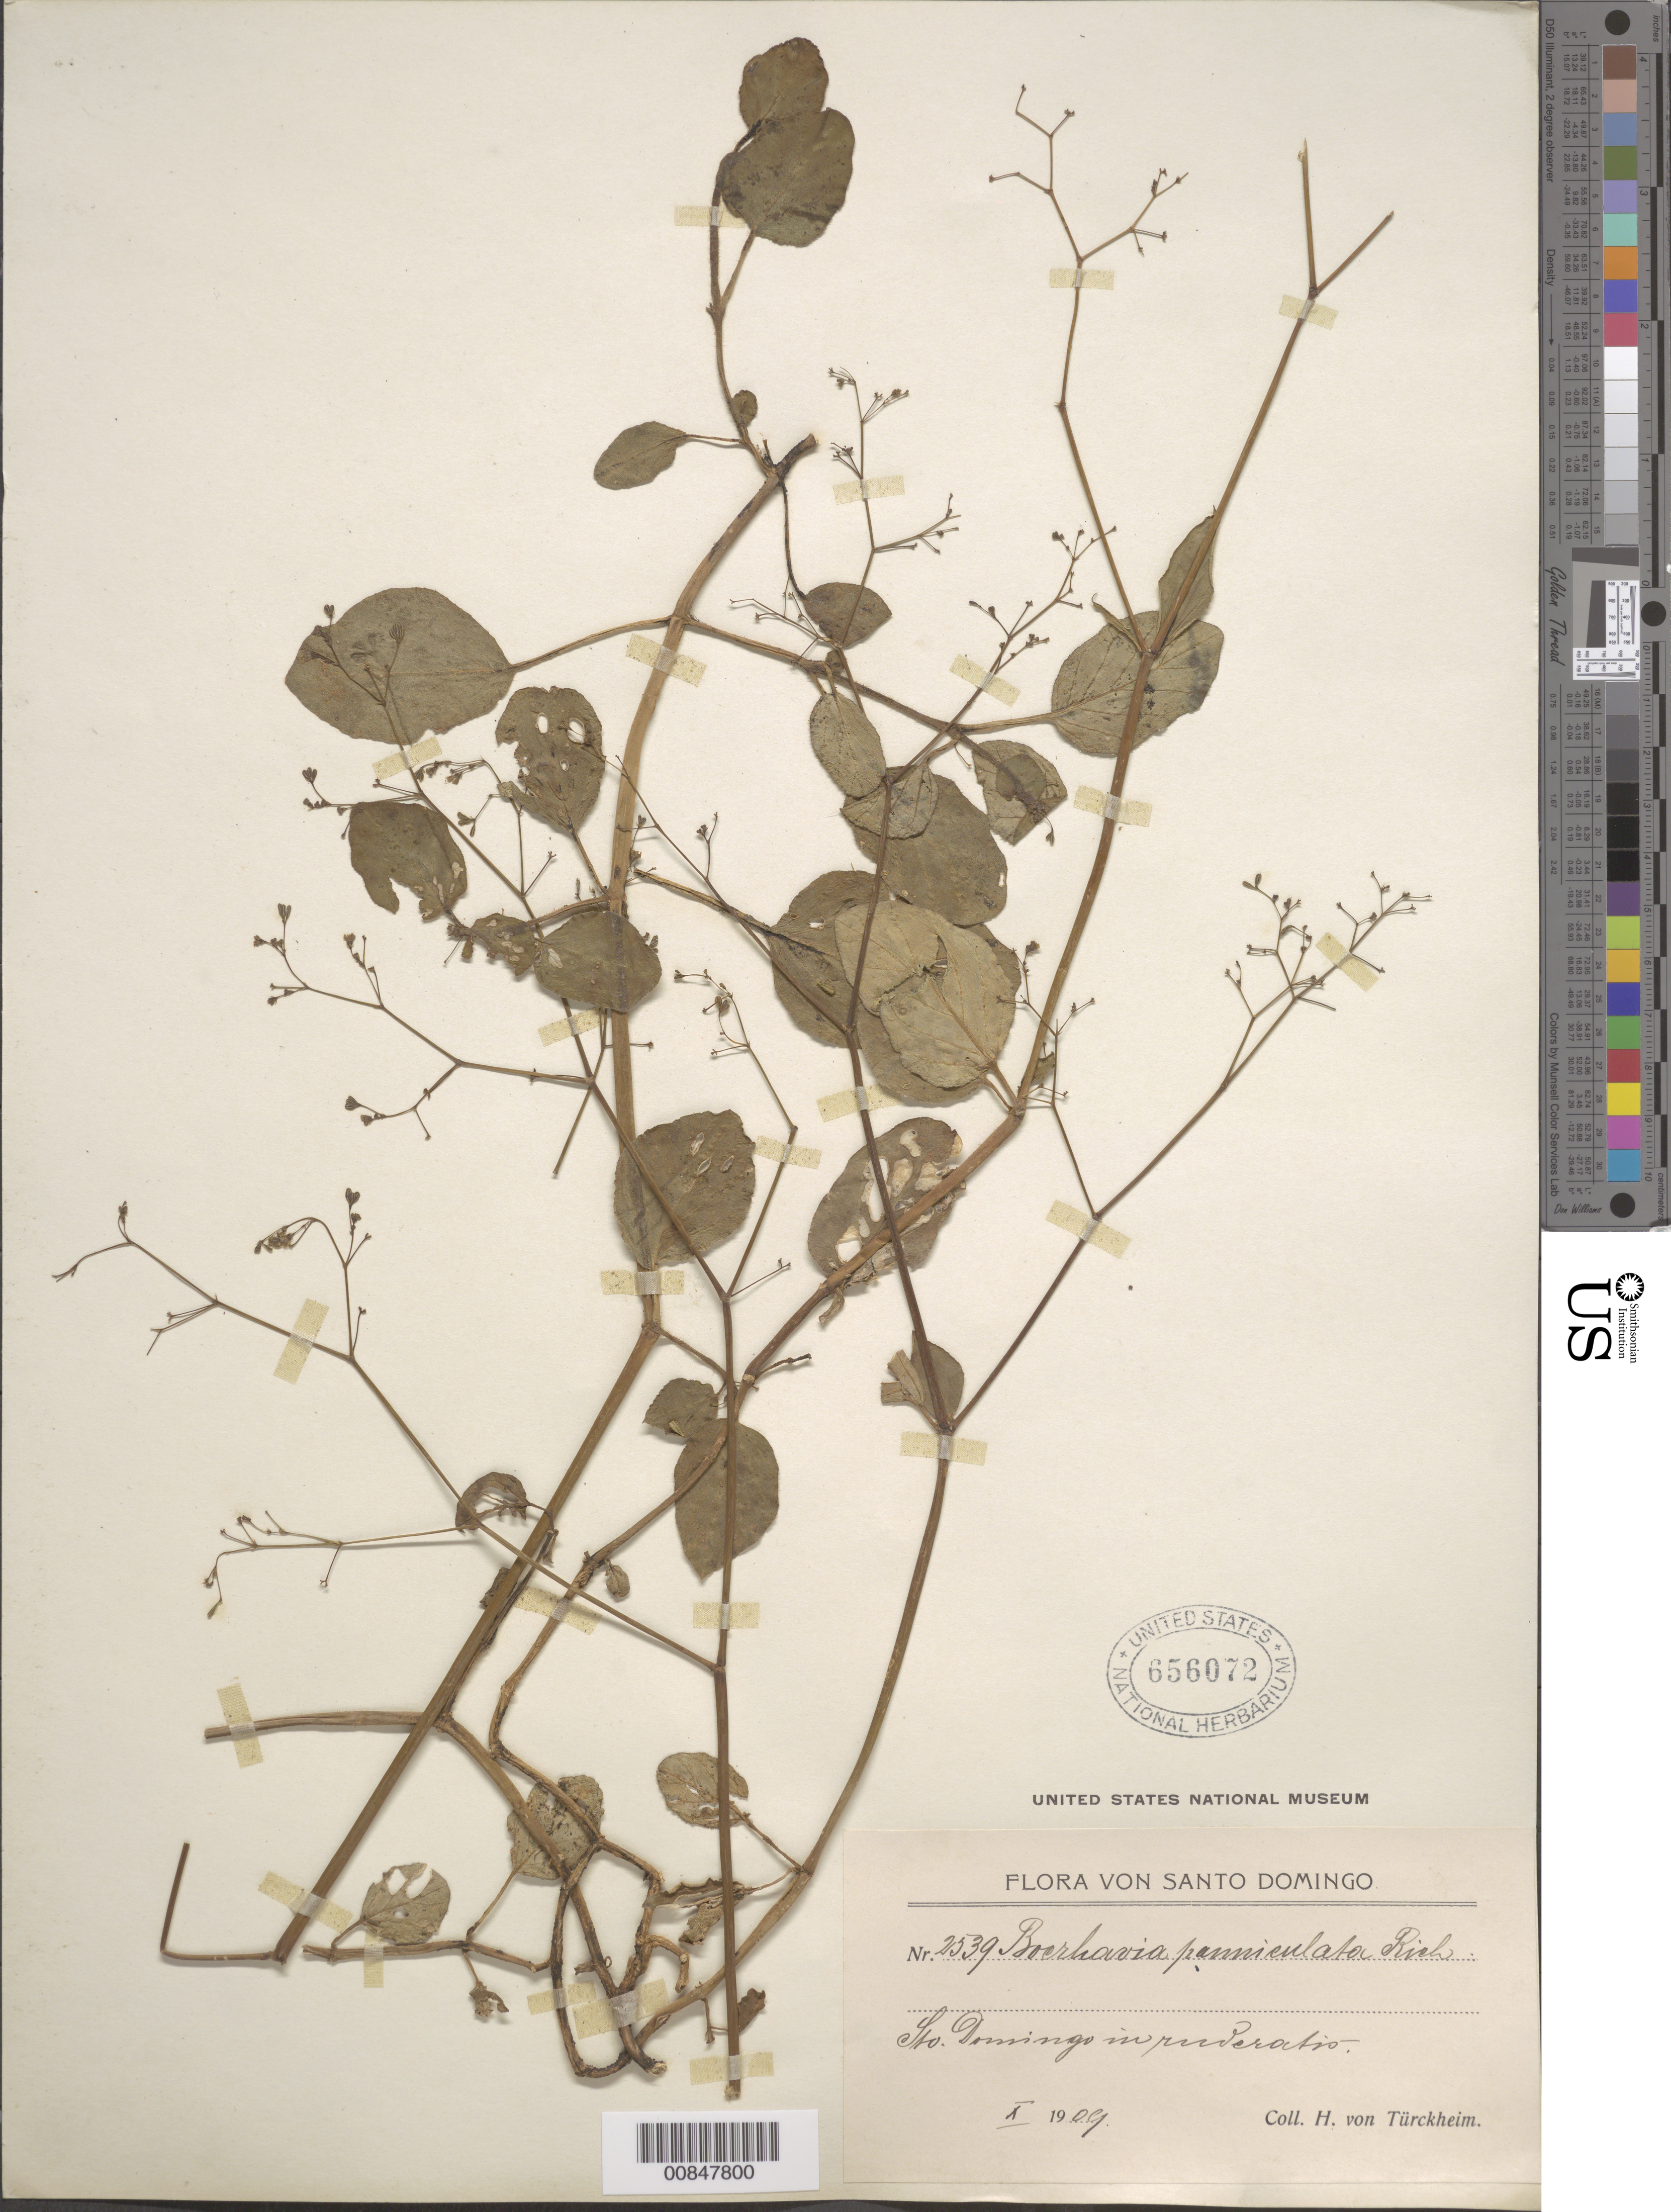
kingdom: Plantae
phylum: Tracheophyta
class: Magnoliopsida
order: Caryophyllales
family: Nyctaginaceae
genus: Boerhavia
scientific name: Boerhavia coccinea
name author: Mill.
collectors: H. von Türckheim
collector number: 2539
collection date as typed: Oct 1909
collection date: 1909-10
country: Dominican Republic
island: Hispaniola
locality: Sto. Domingo.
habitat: In ruderatis.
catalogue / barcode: US 656072